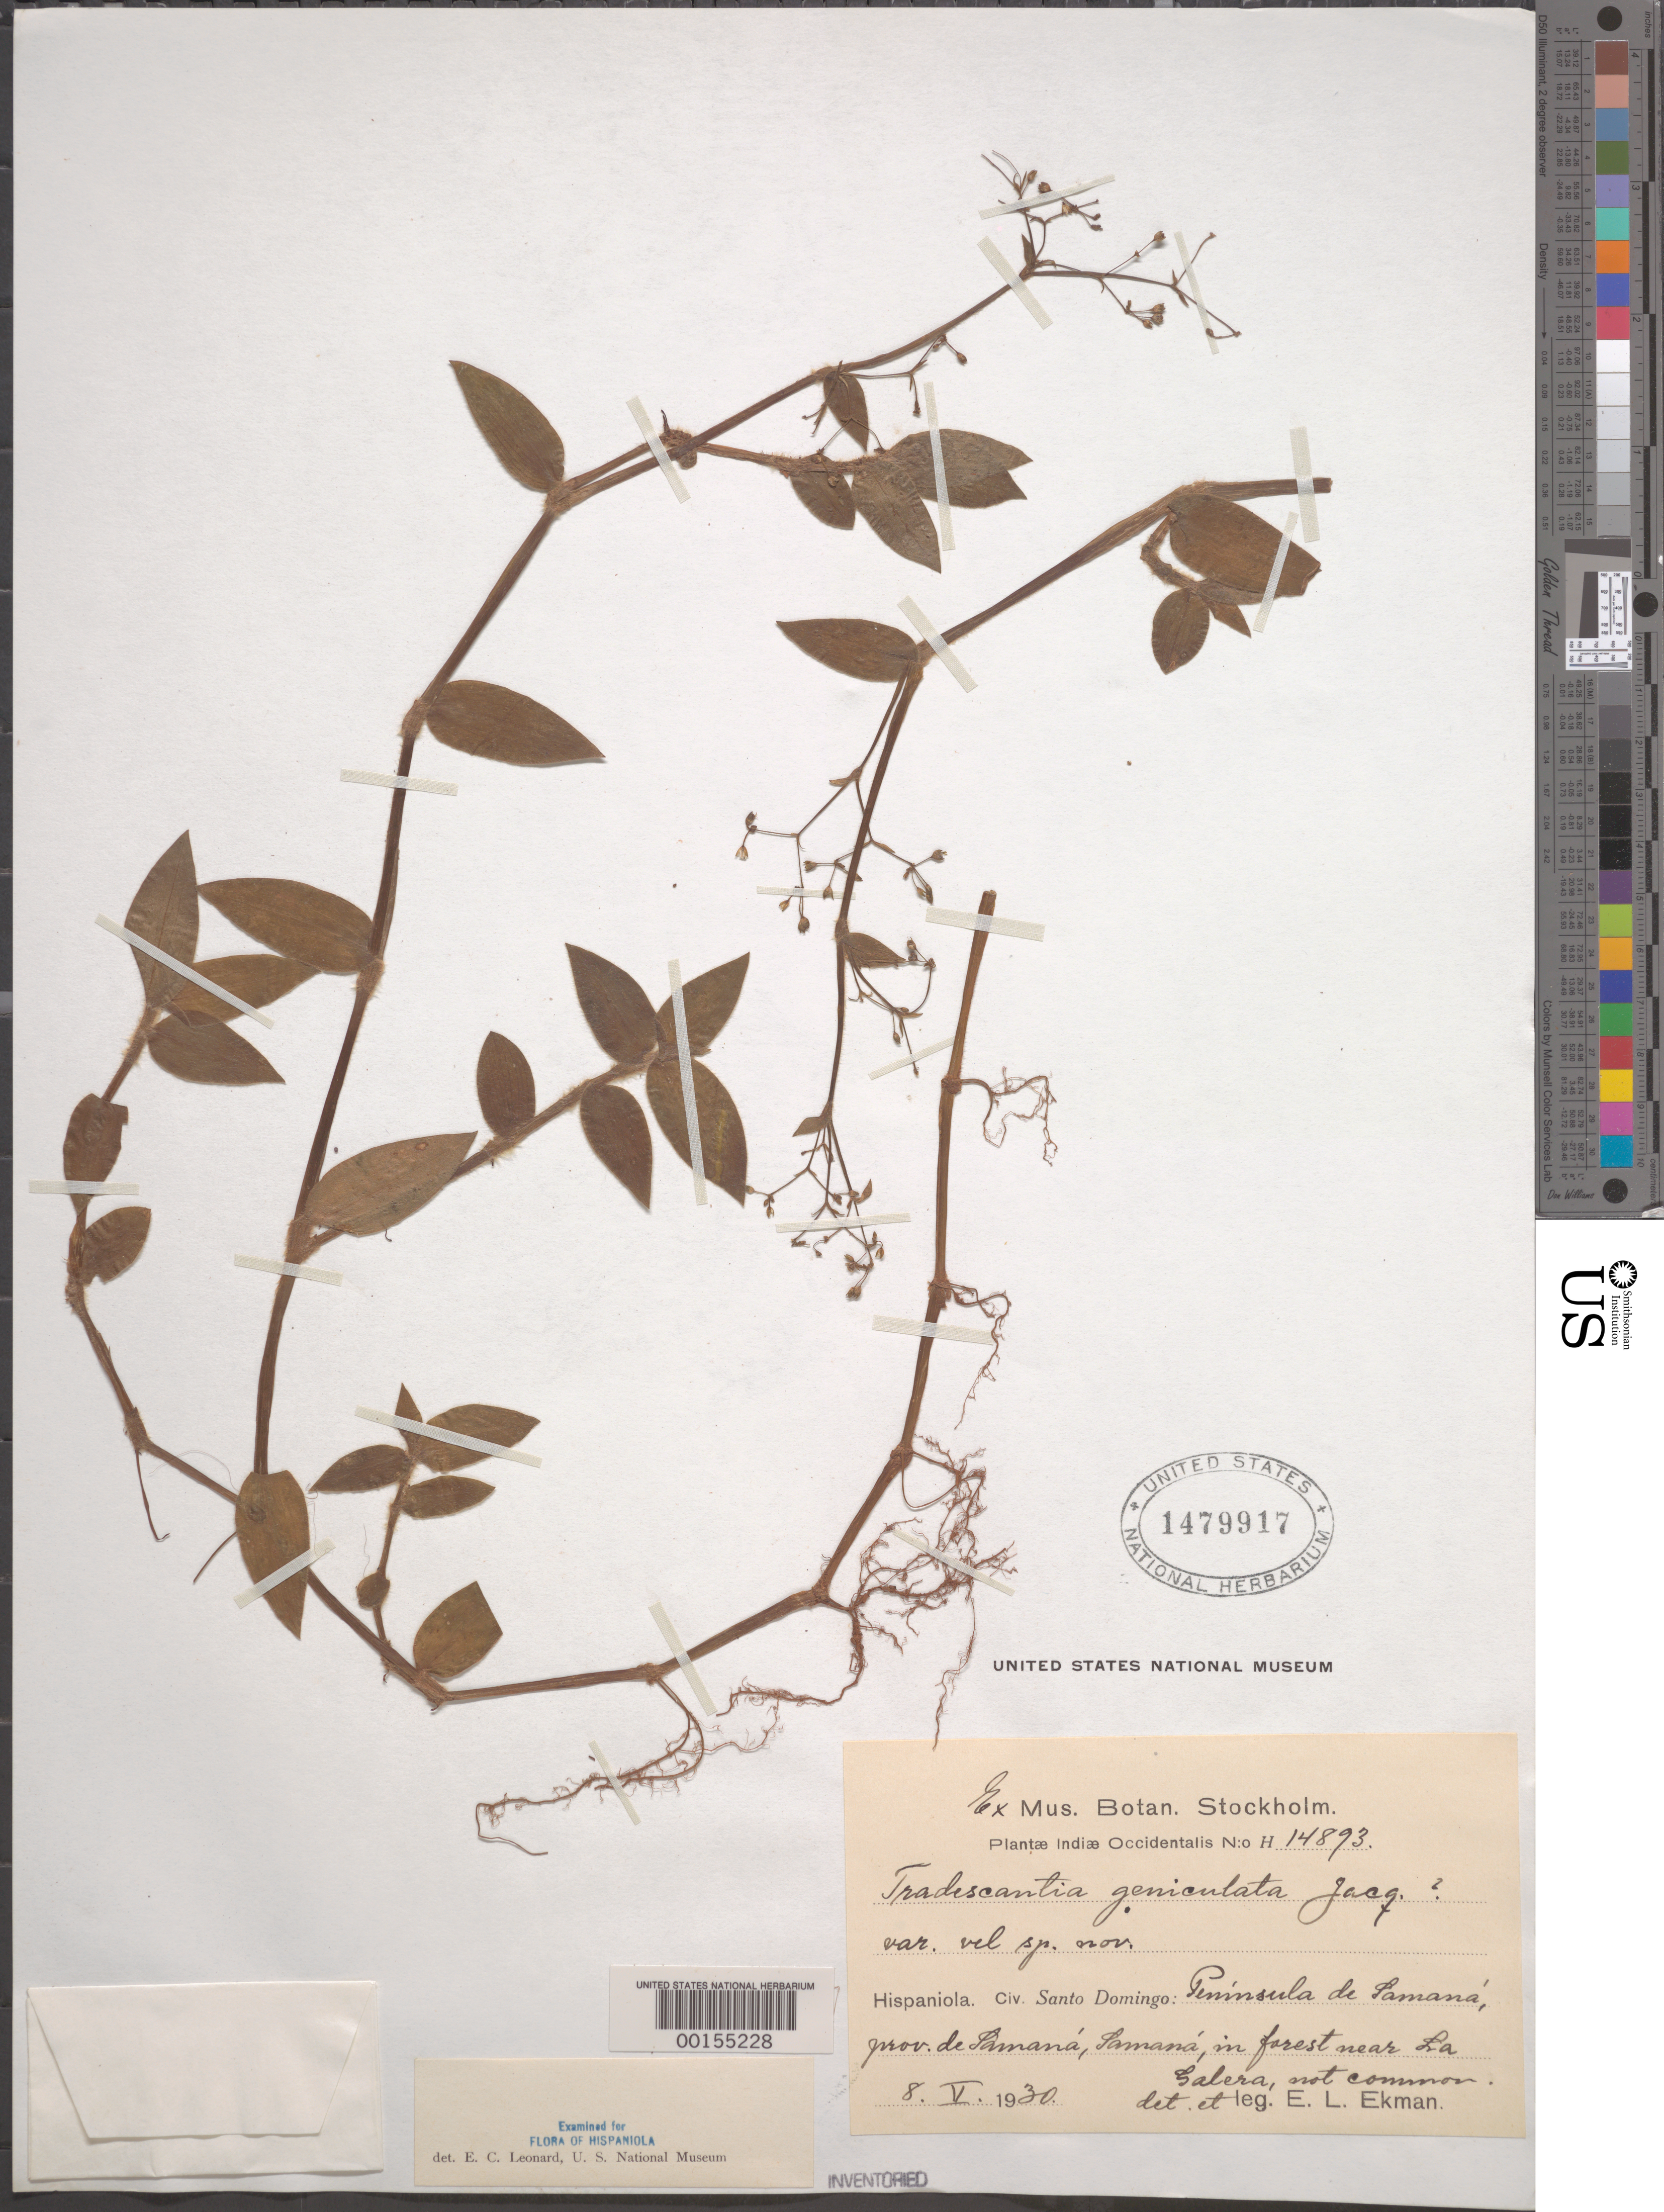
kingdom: Plantae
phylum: Tracheophyta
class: Liliopsida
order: Commelinales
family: Commelinaceae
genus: Gibasis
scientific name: Gibasis geniculata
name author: (Jacq.) Rohweder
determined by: Faden, Robert B., (US), Smithsonian Institution - National Museum of Natural History (UNITED STATES)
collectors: E. L. Ekman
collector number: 14893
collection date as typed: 08 May 1930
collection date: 1930-05-08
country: Dominican Republic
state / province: Samaná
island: Hispaniola Island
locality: Samana, near la galera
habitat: Forest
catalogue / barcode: US 1479917